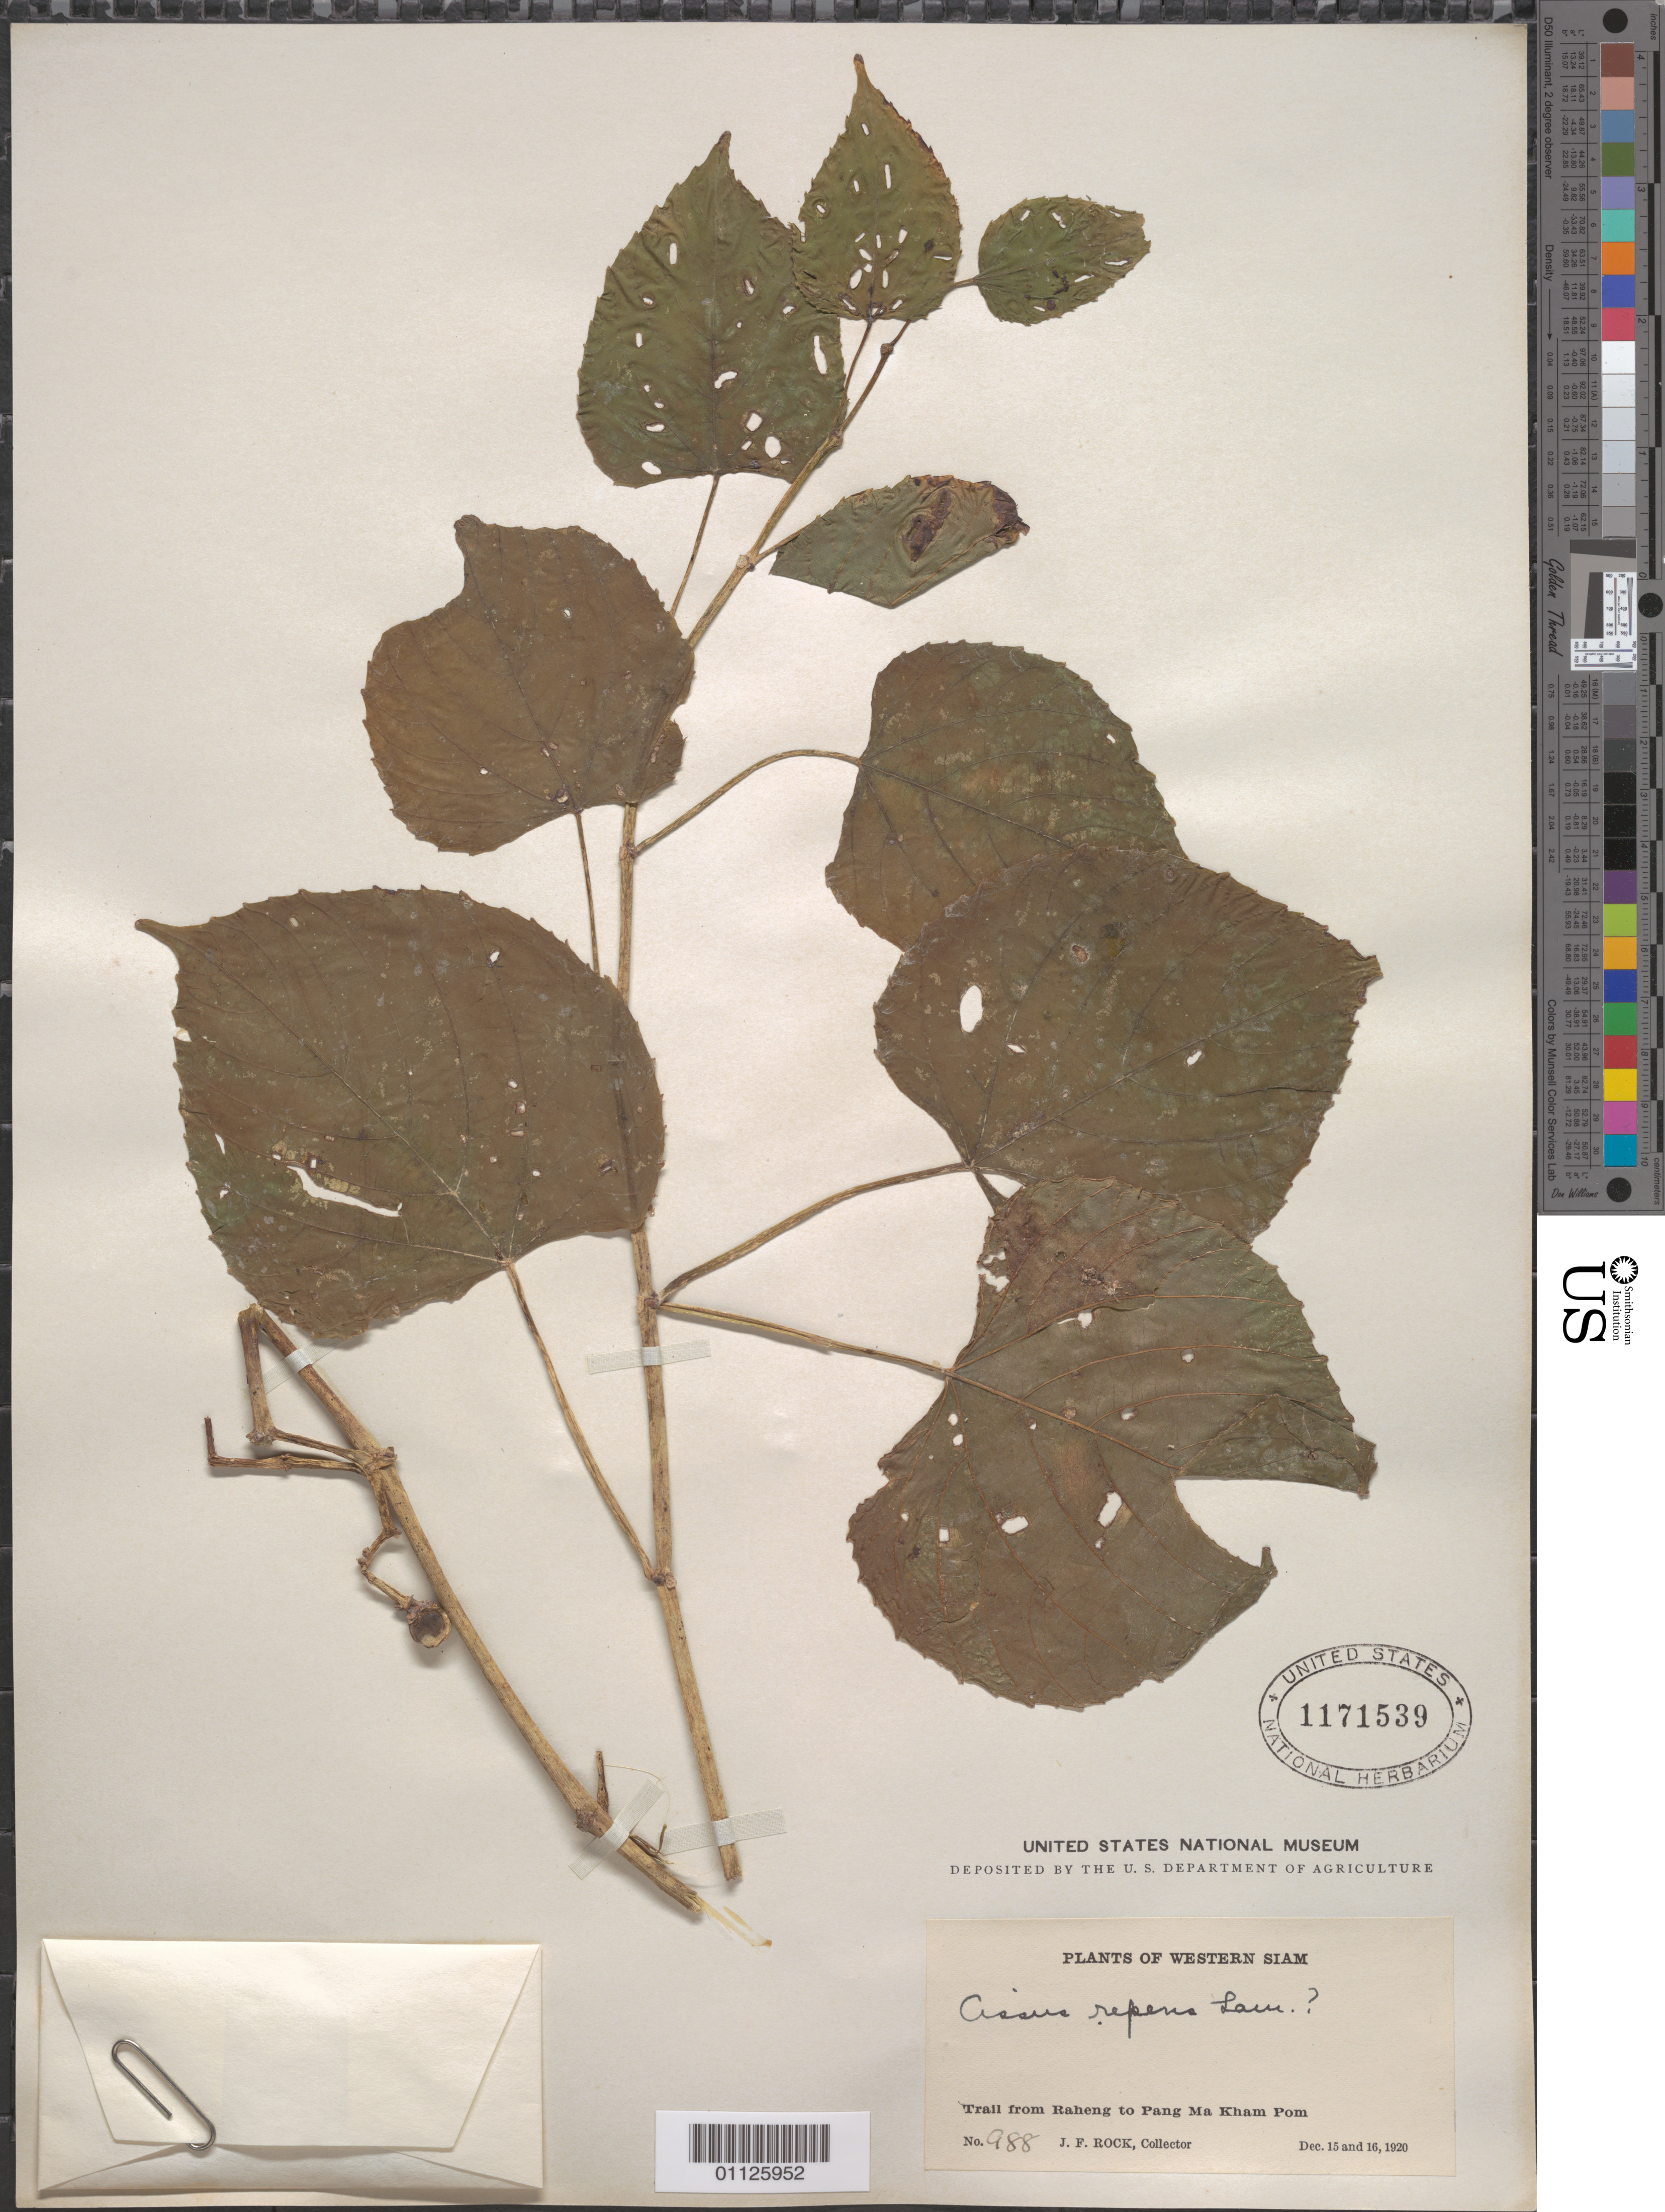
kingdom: Plantae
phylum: Tracheophyta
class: Magnoliopsida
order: Vitales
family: Vitaceae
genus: Cissus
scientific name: Cissus repens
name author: Lam.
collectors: J. F. Rock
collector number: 988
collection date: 1920-12-15/1920-12-16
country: Thailand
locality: Trail from Raheng to Pang Ma Kham Pom.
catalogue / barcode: US 1171539